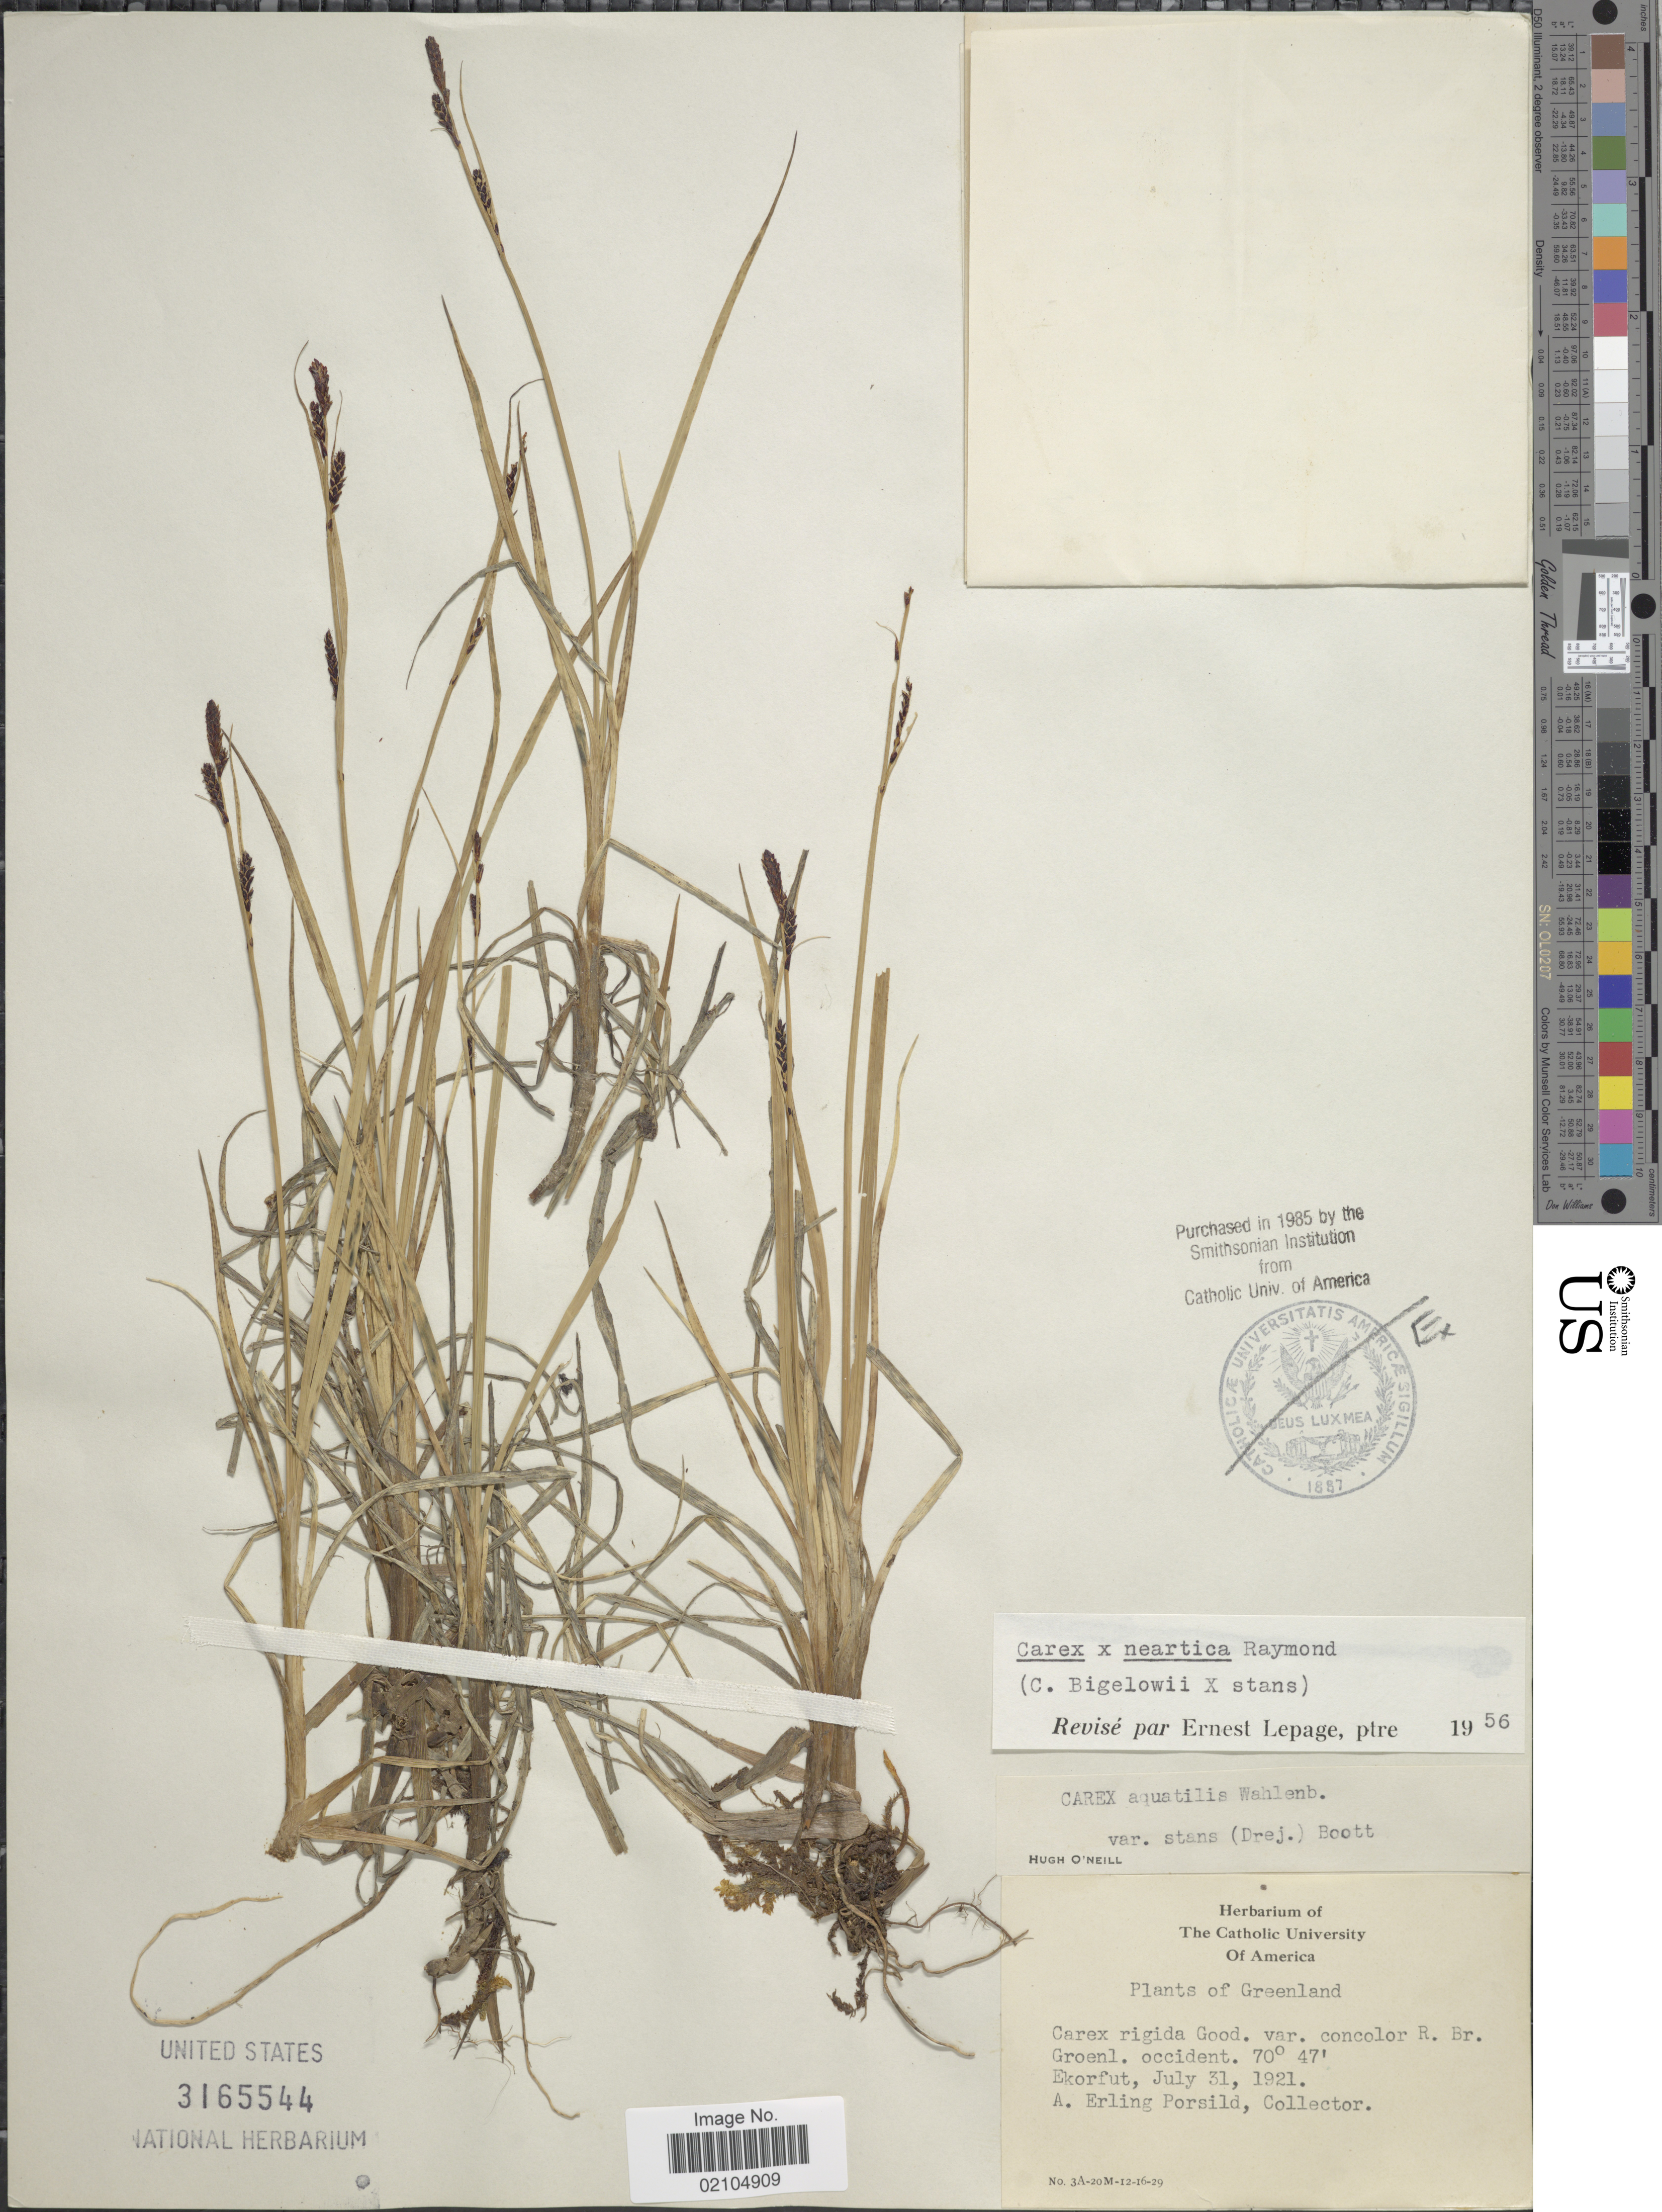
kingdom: Plantae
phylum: Tracheophyta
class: Liliopsida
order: Poales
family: Cyperaceae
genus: Carex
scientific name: Carex bigelowii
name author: Torr. ex Schwein.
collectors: A. E. Porsild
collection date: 1921-07-31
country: Greenland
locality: Groenl. occident., Ekorfut.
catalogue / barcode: US 3165544